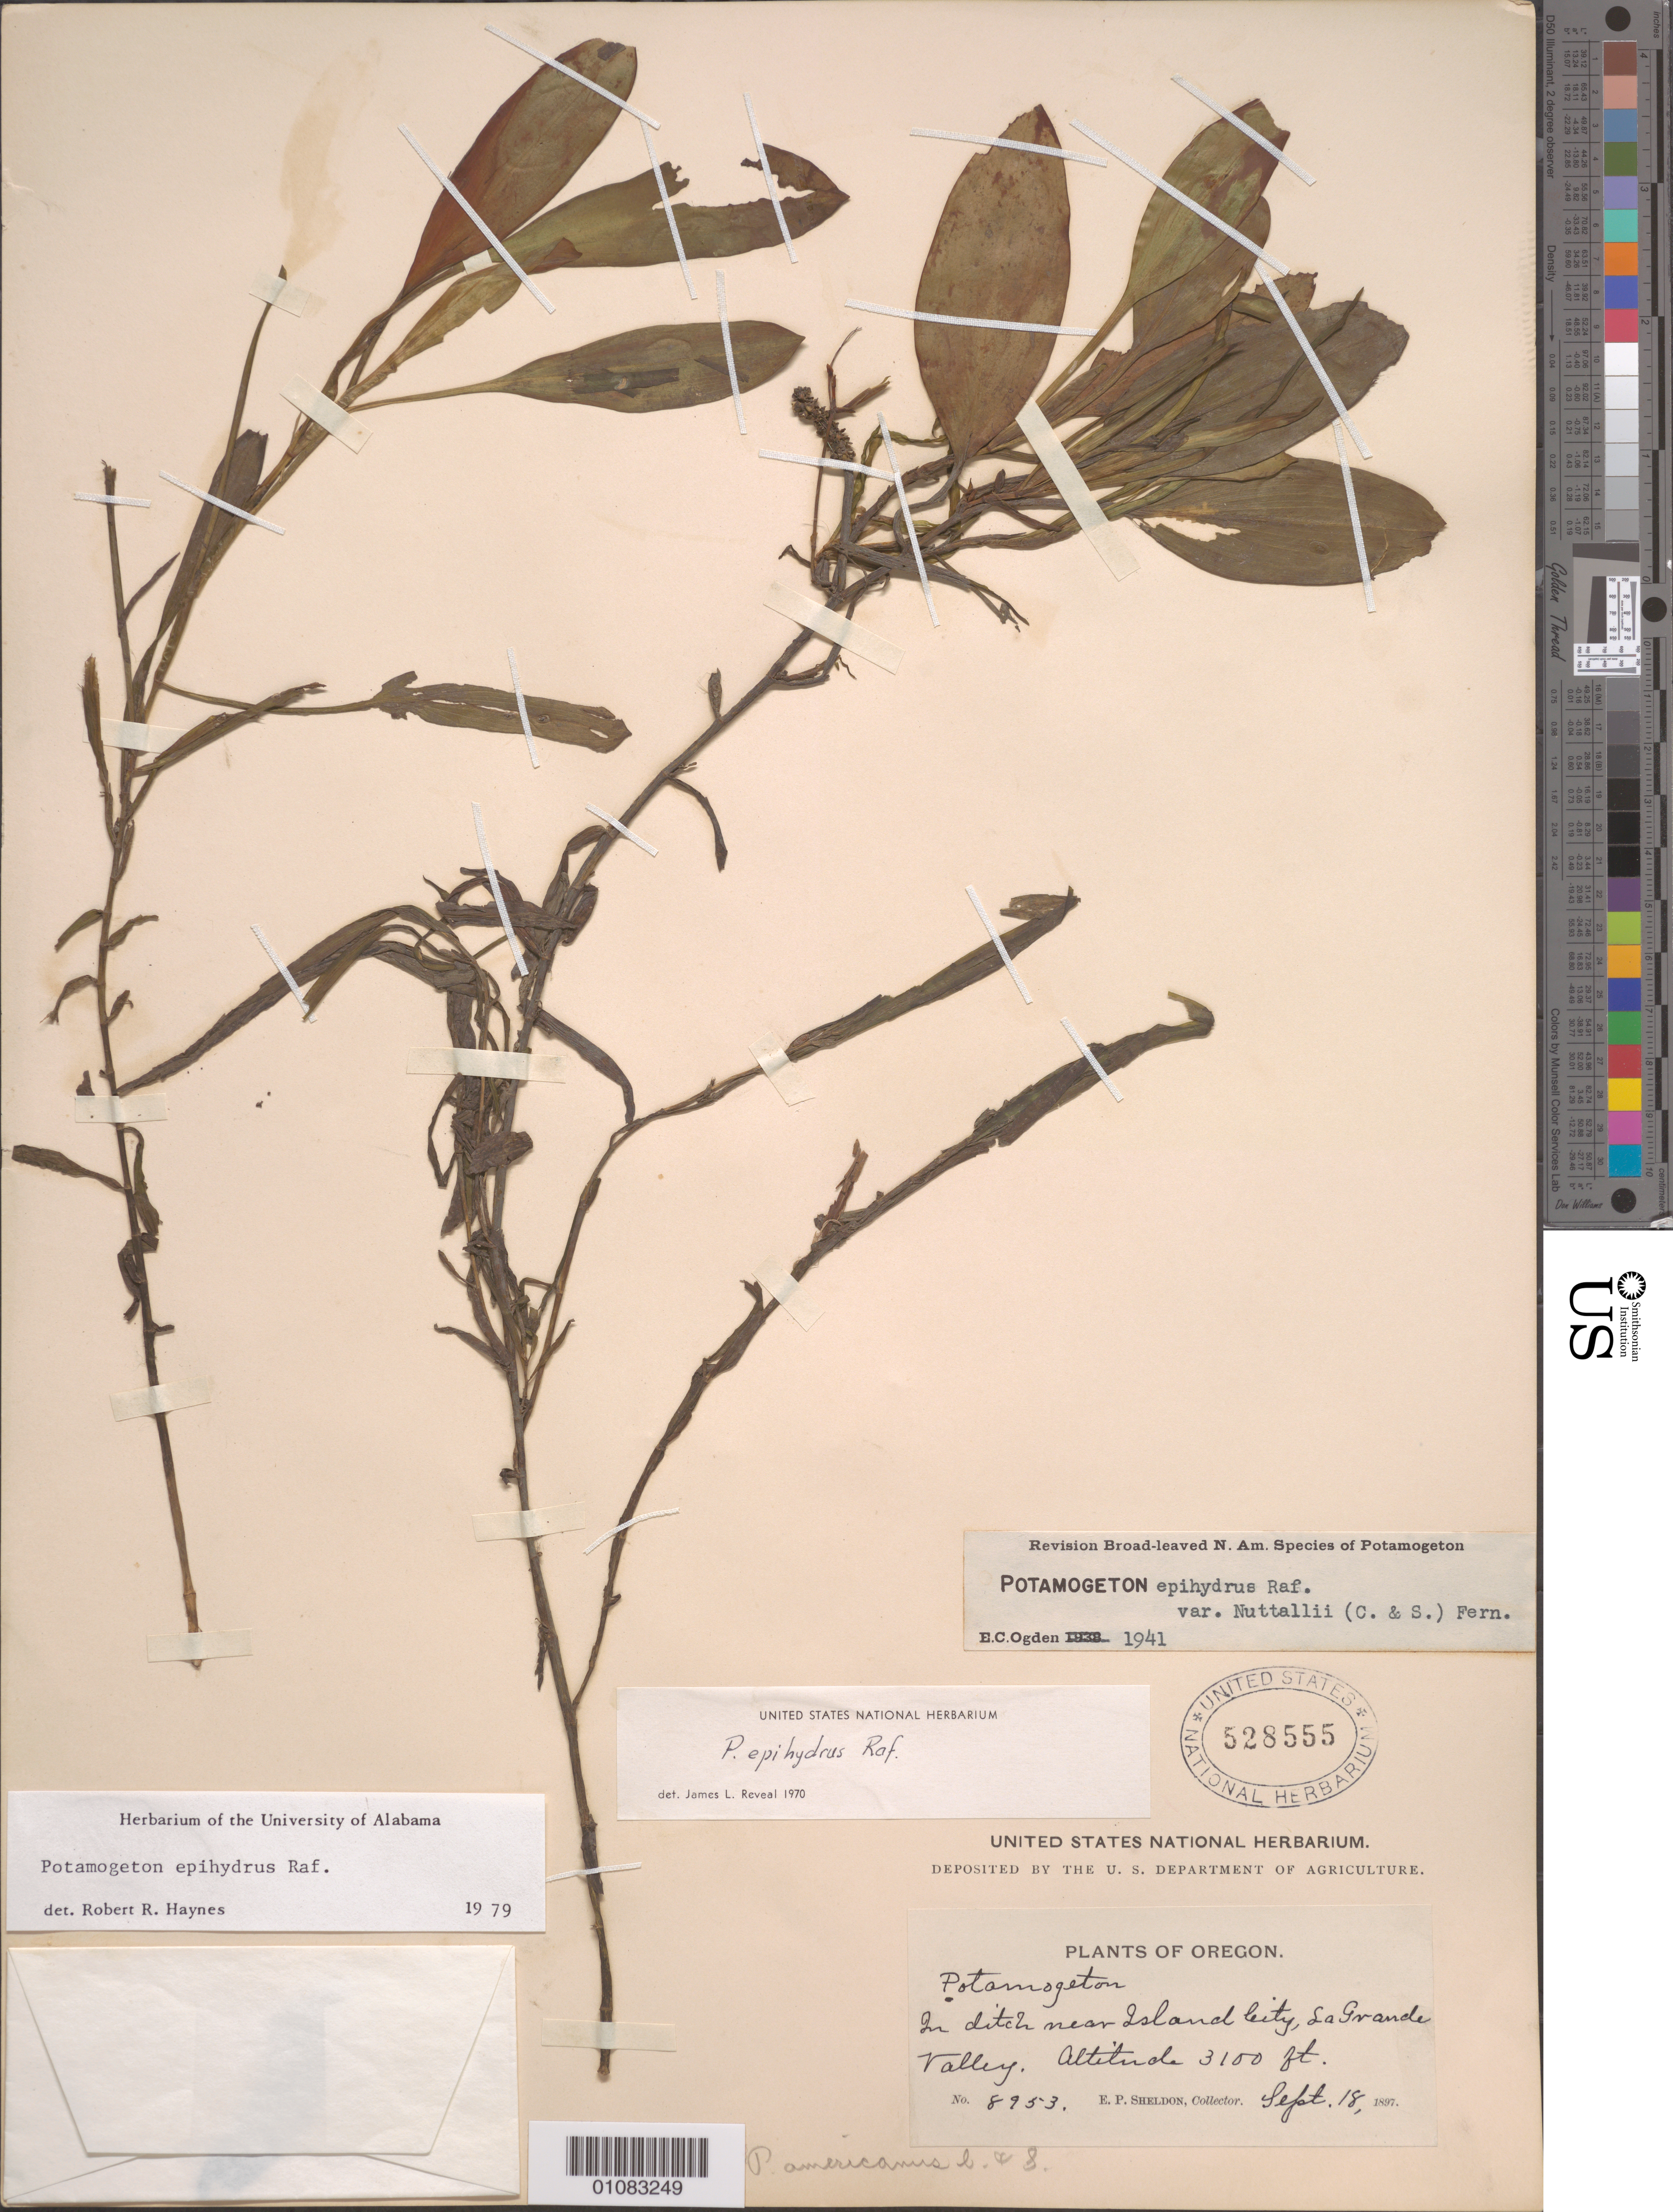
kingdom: Plantae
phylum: Tracheophyta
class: Liliopsida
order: Alismatales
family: Potamogetonaceae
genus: Potamogeton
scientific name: Potamogeton epihydrus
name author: Raf.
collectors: E. P. Sheldon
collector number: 8953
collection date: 1897-09-18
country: United States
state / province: Oregon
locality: La Grande Valley, near Island City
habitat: In ditch.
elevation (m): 960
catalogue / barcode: US 528555